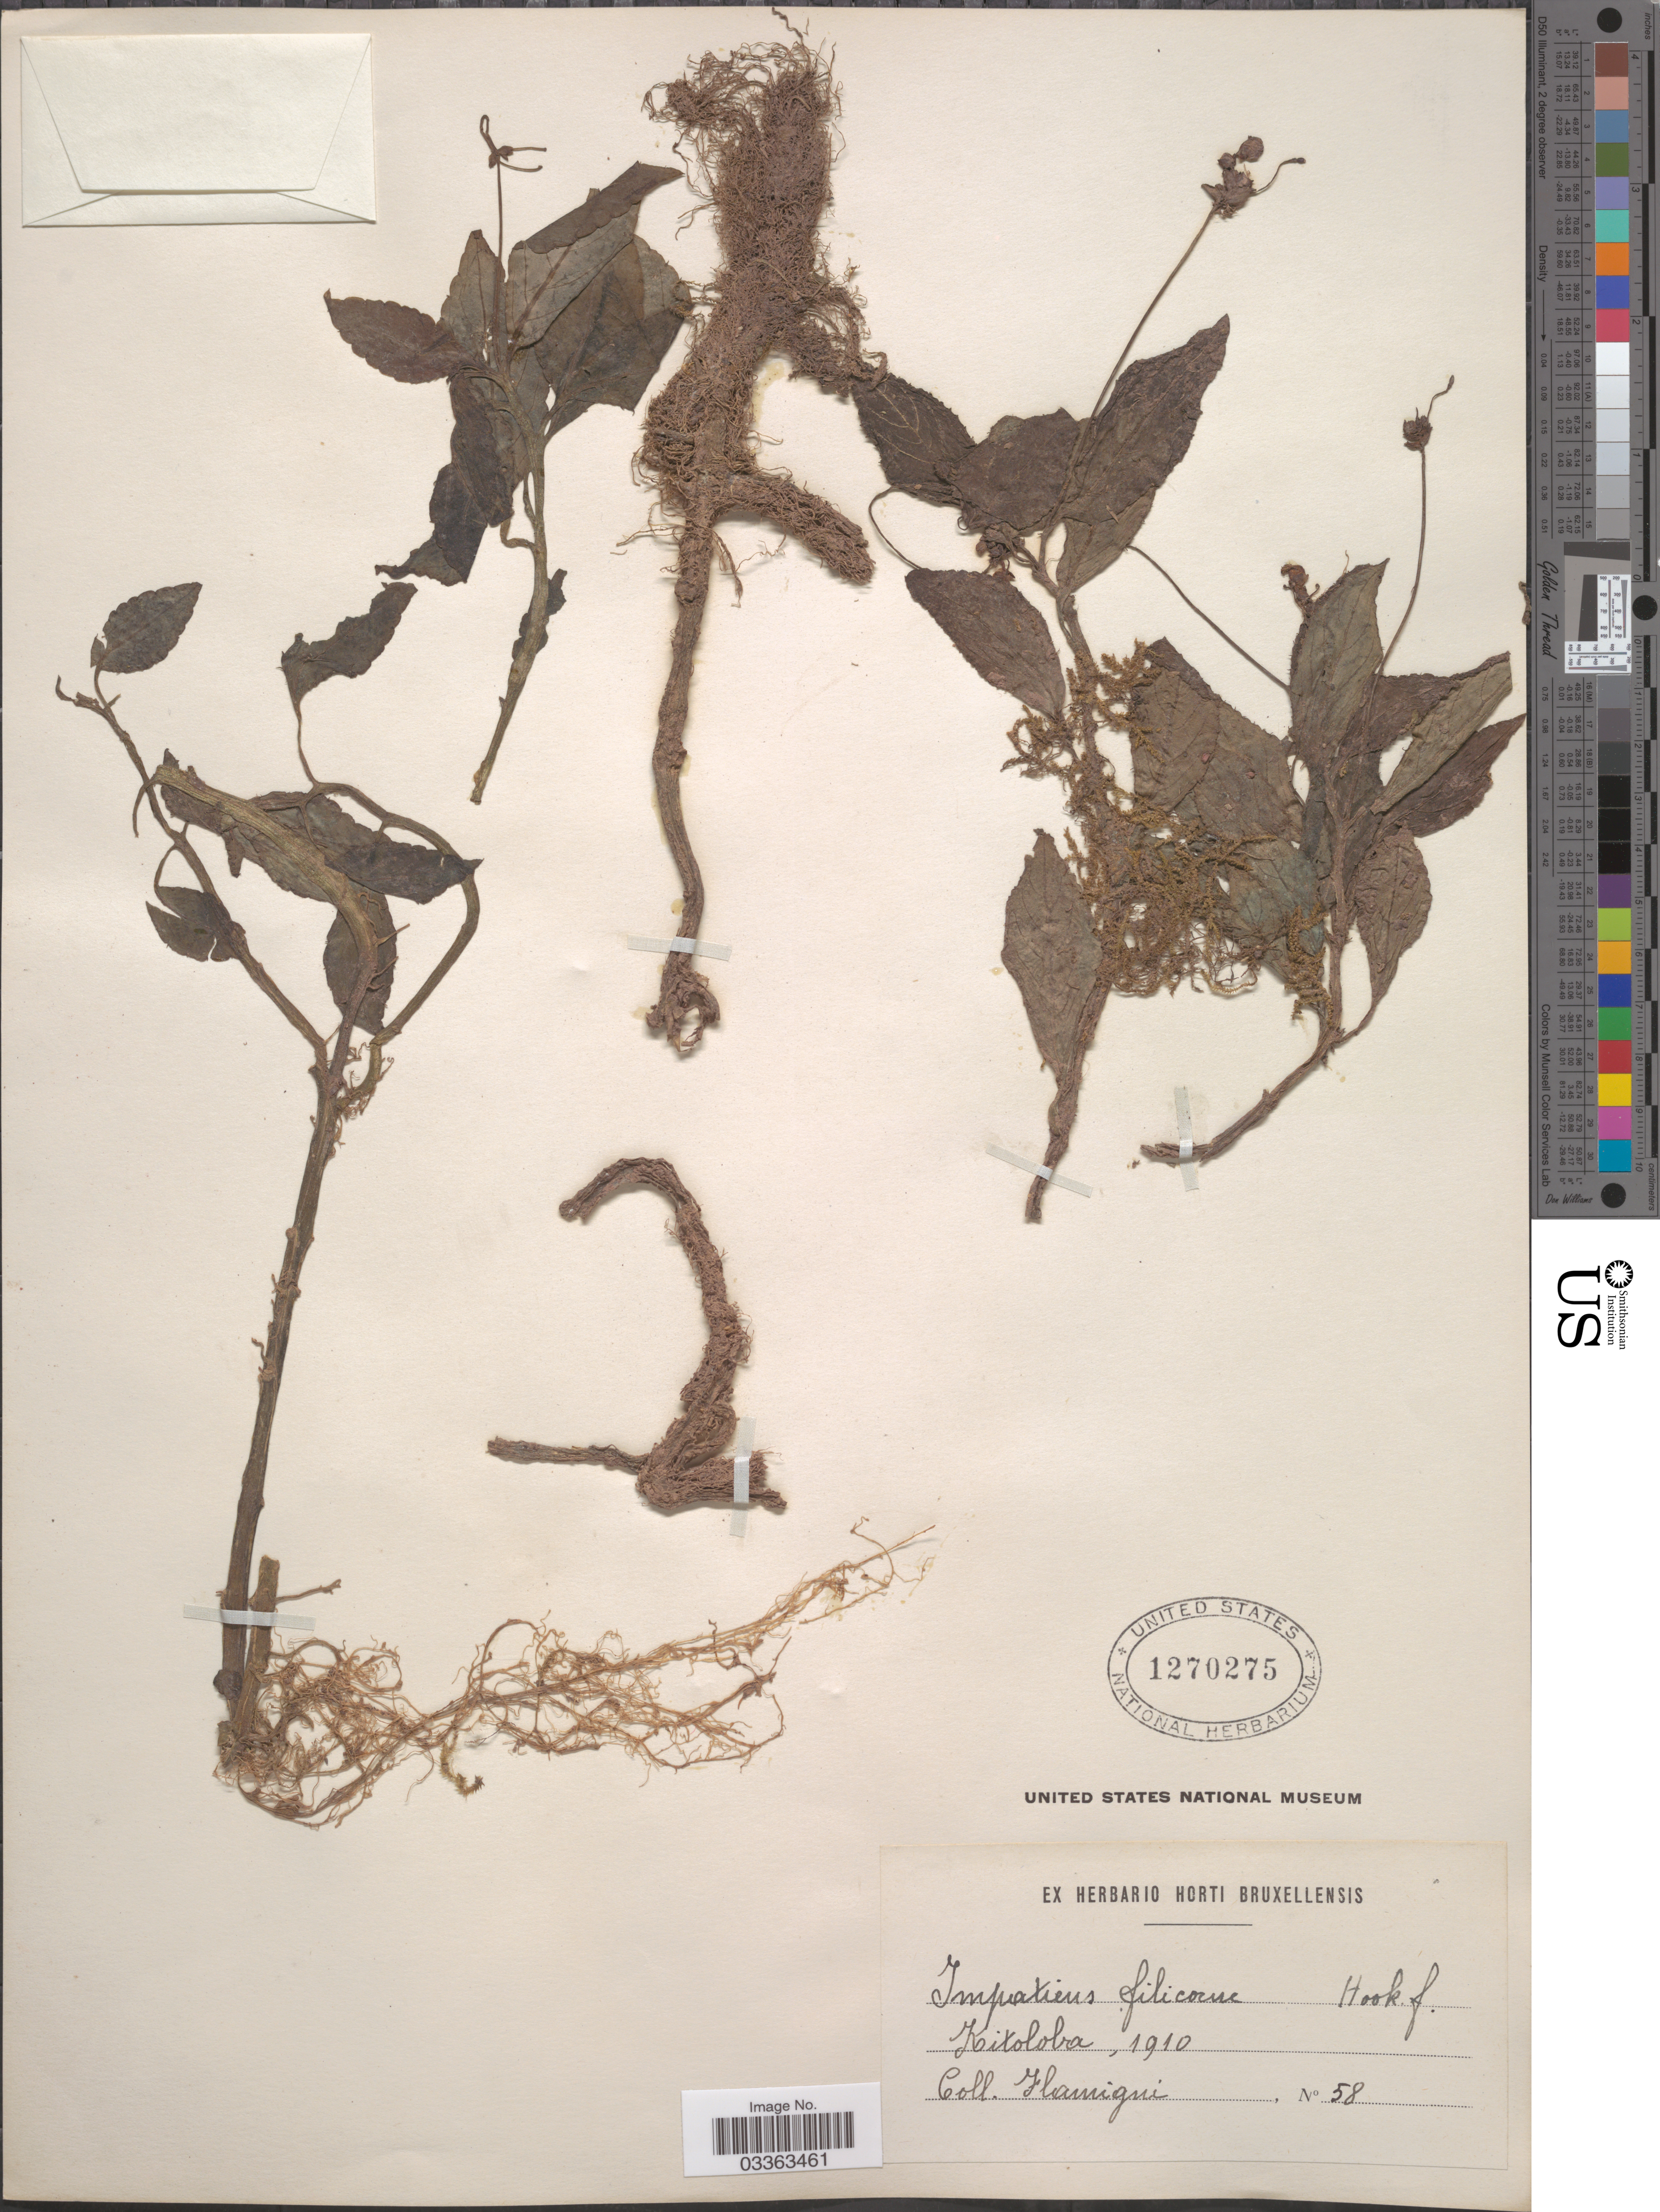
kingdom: Plantae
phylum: Tracheophyta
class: Magnoliopsida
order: Ericales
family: Balsaminaceae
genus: Impatiens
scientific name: Impatiens filicornu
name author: Hook. f.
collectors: Flamigni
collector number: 58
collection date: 1910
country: Congo, Democratic Republic of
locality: Kitoloba.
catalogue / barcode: US 1270275